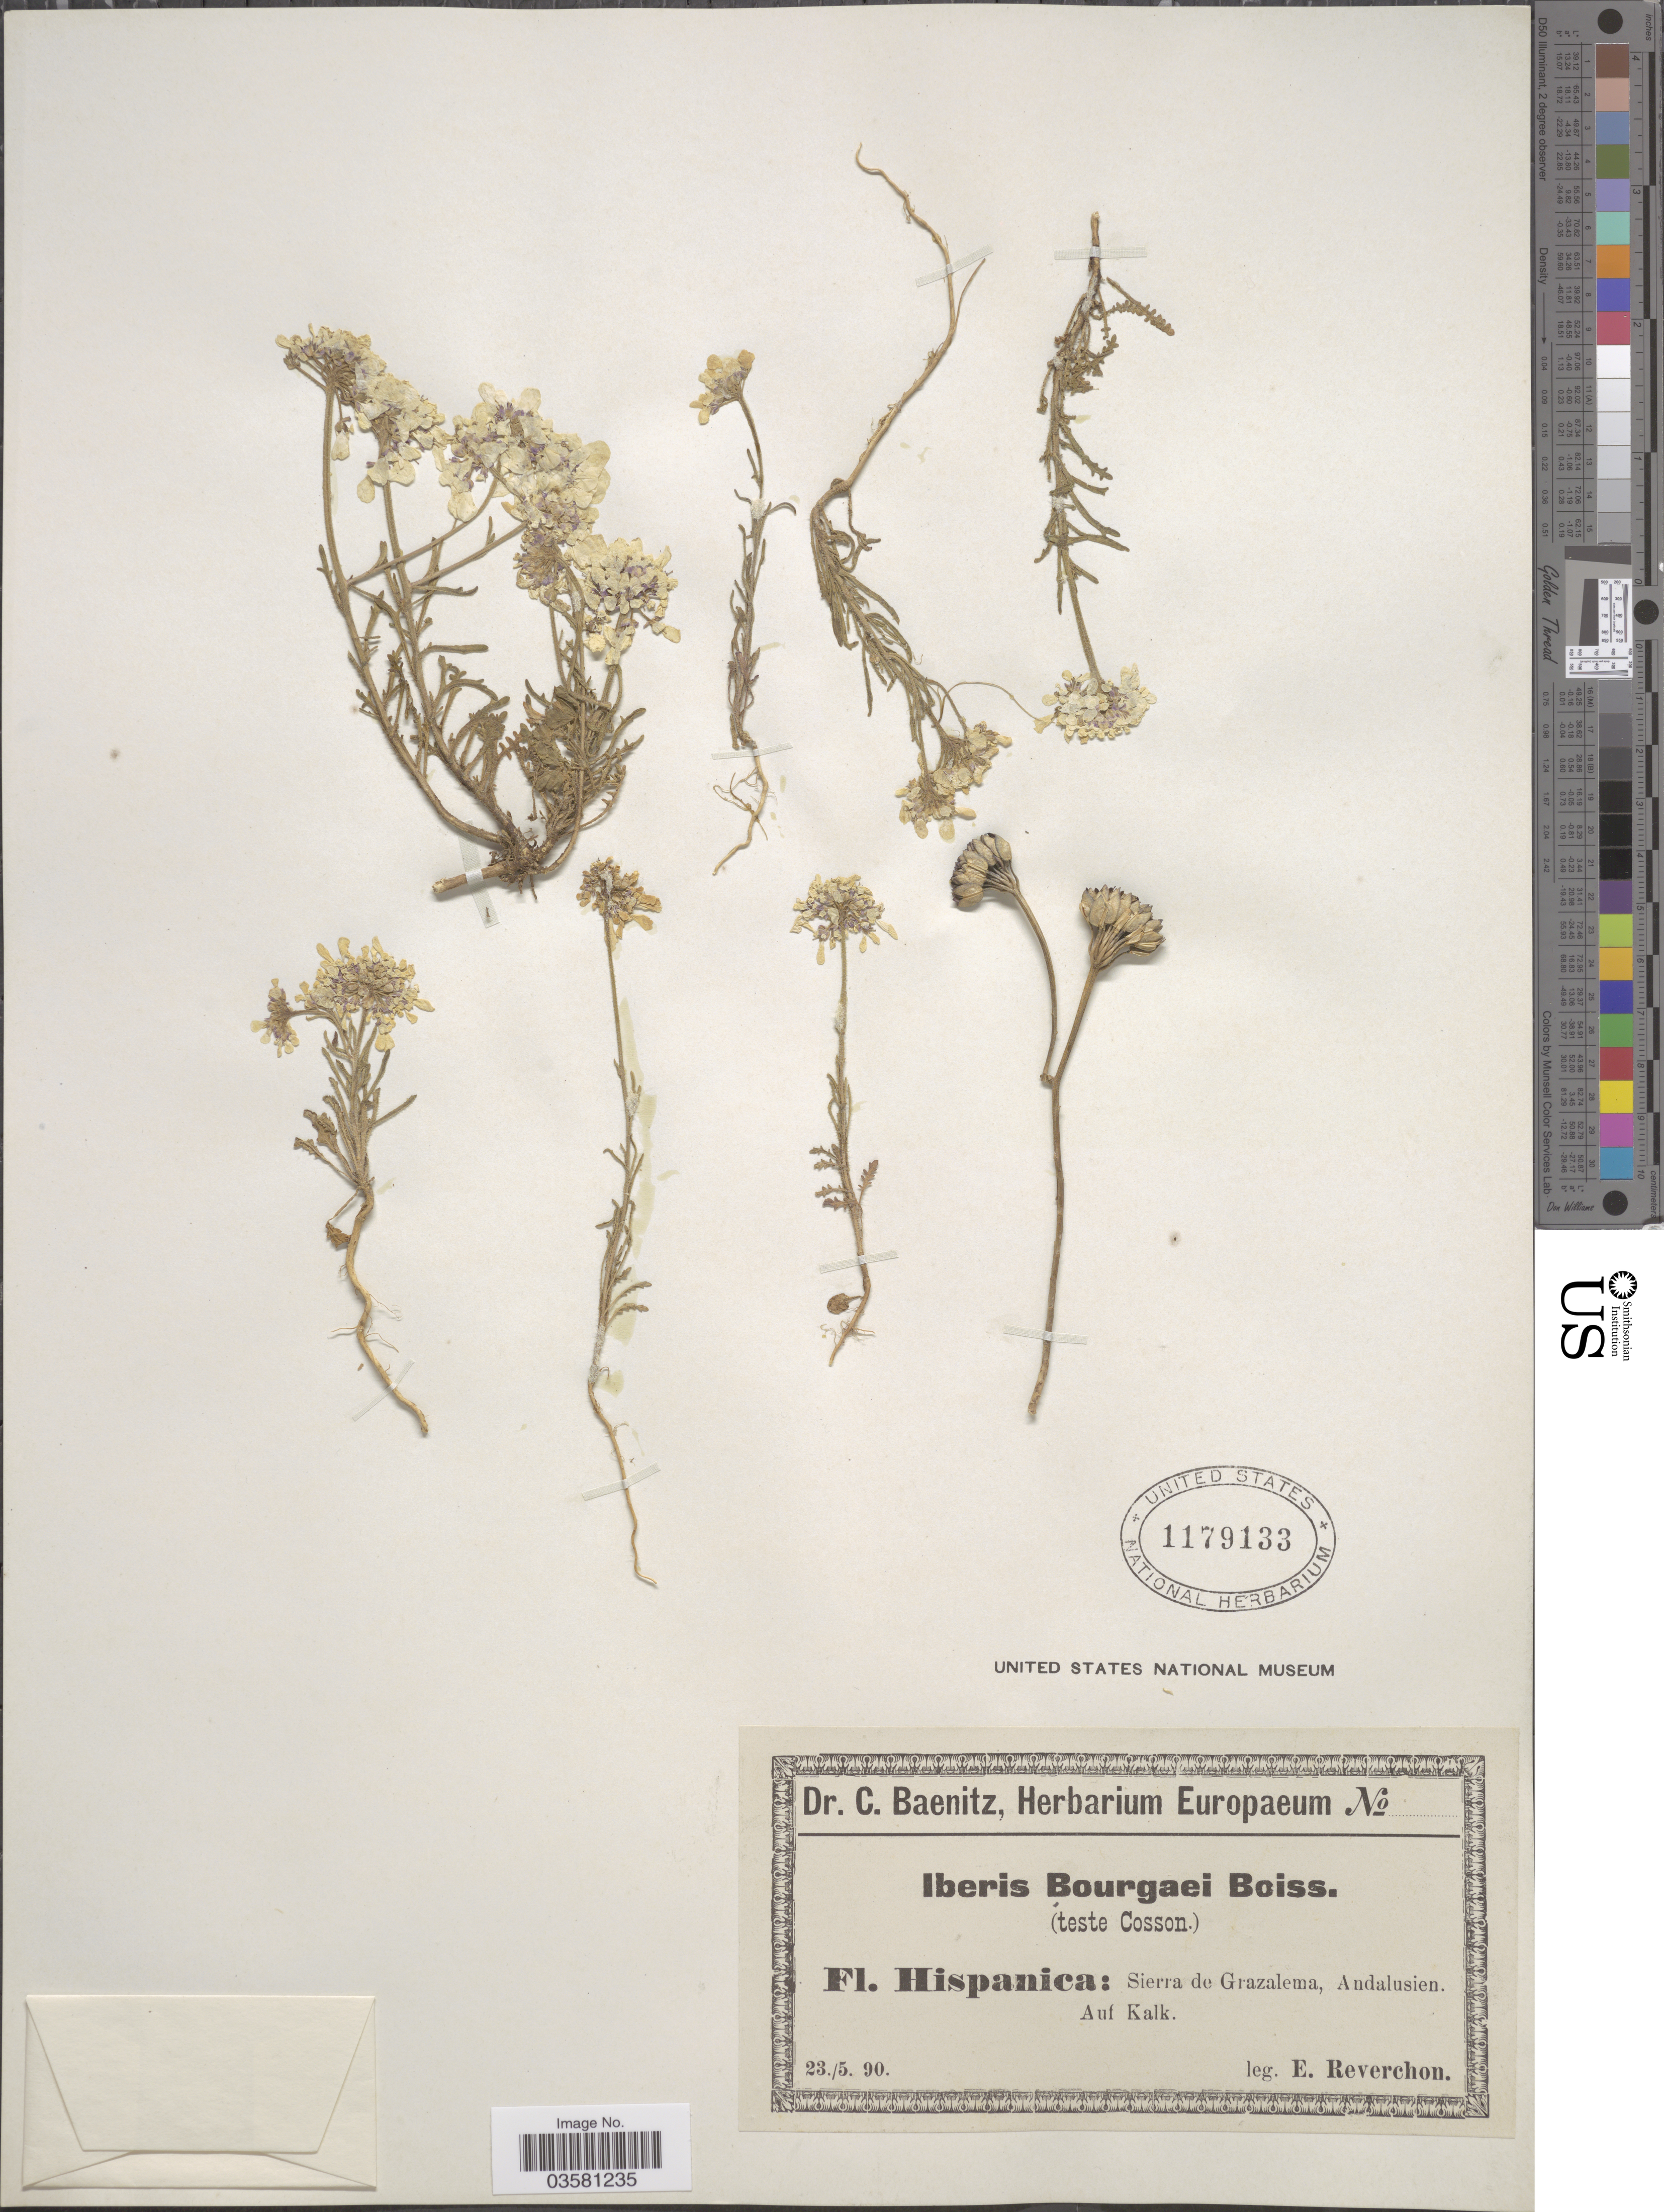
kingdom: Plantae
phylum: Tracheophyta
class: Magnoliopsida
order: Brassicales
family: Brassicaceae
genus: Iberis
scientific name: Iberis bourgaei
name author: Boiss.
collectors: E. Reverchon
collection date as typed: Transcribed d/m/y: 23/5/90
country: Spain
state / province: Andalucía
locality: Hispanica: Sierra de Grazalema, Andalusien. Auf Kalk.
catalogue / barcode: US 1179133